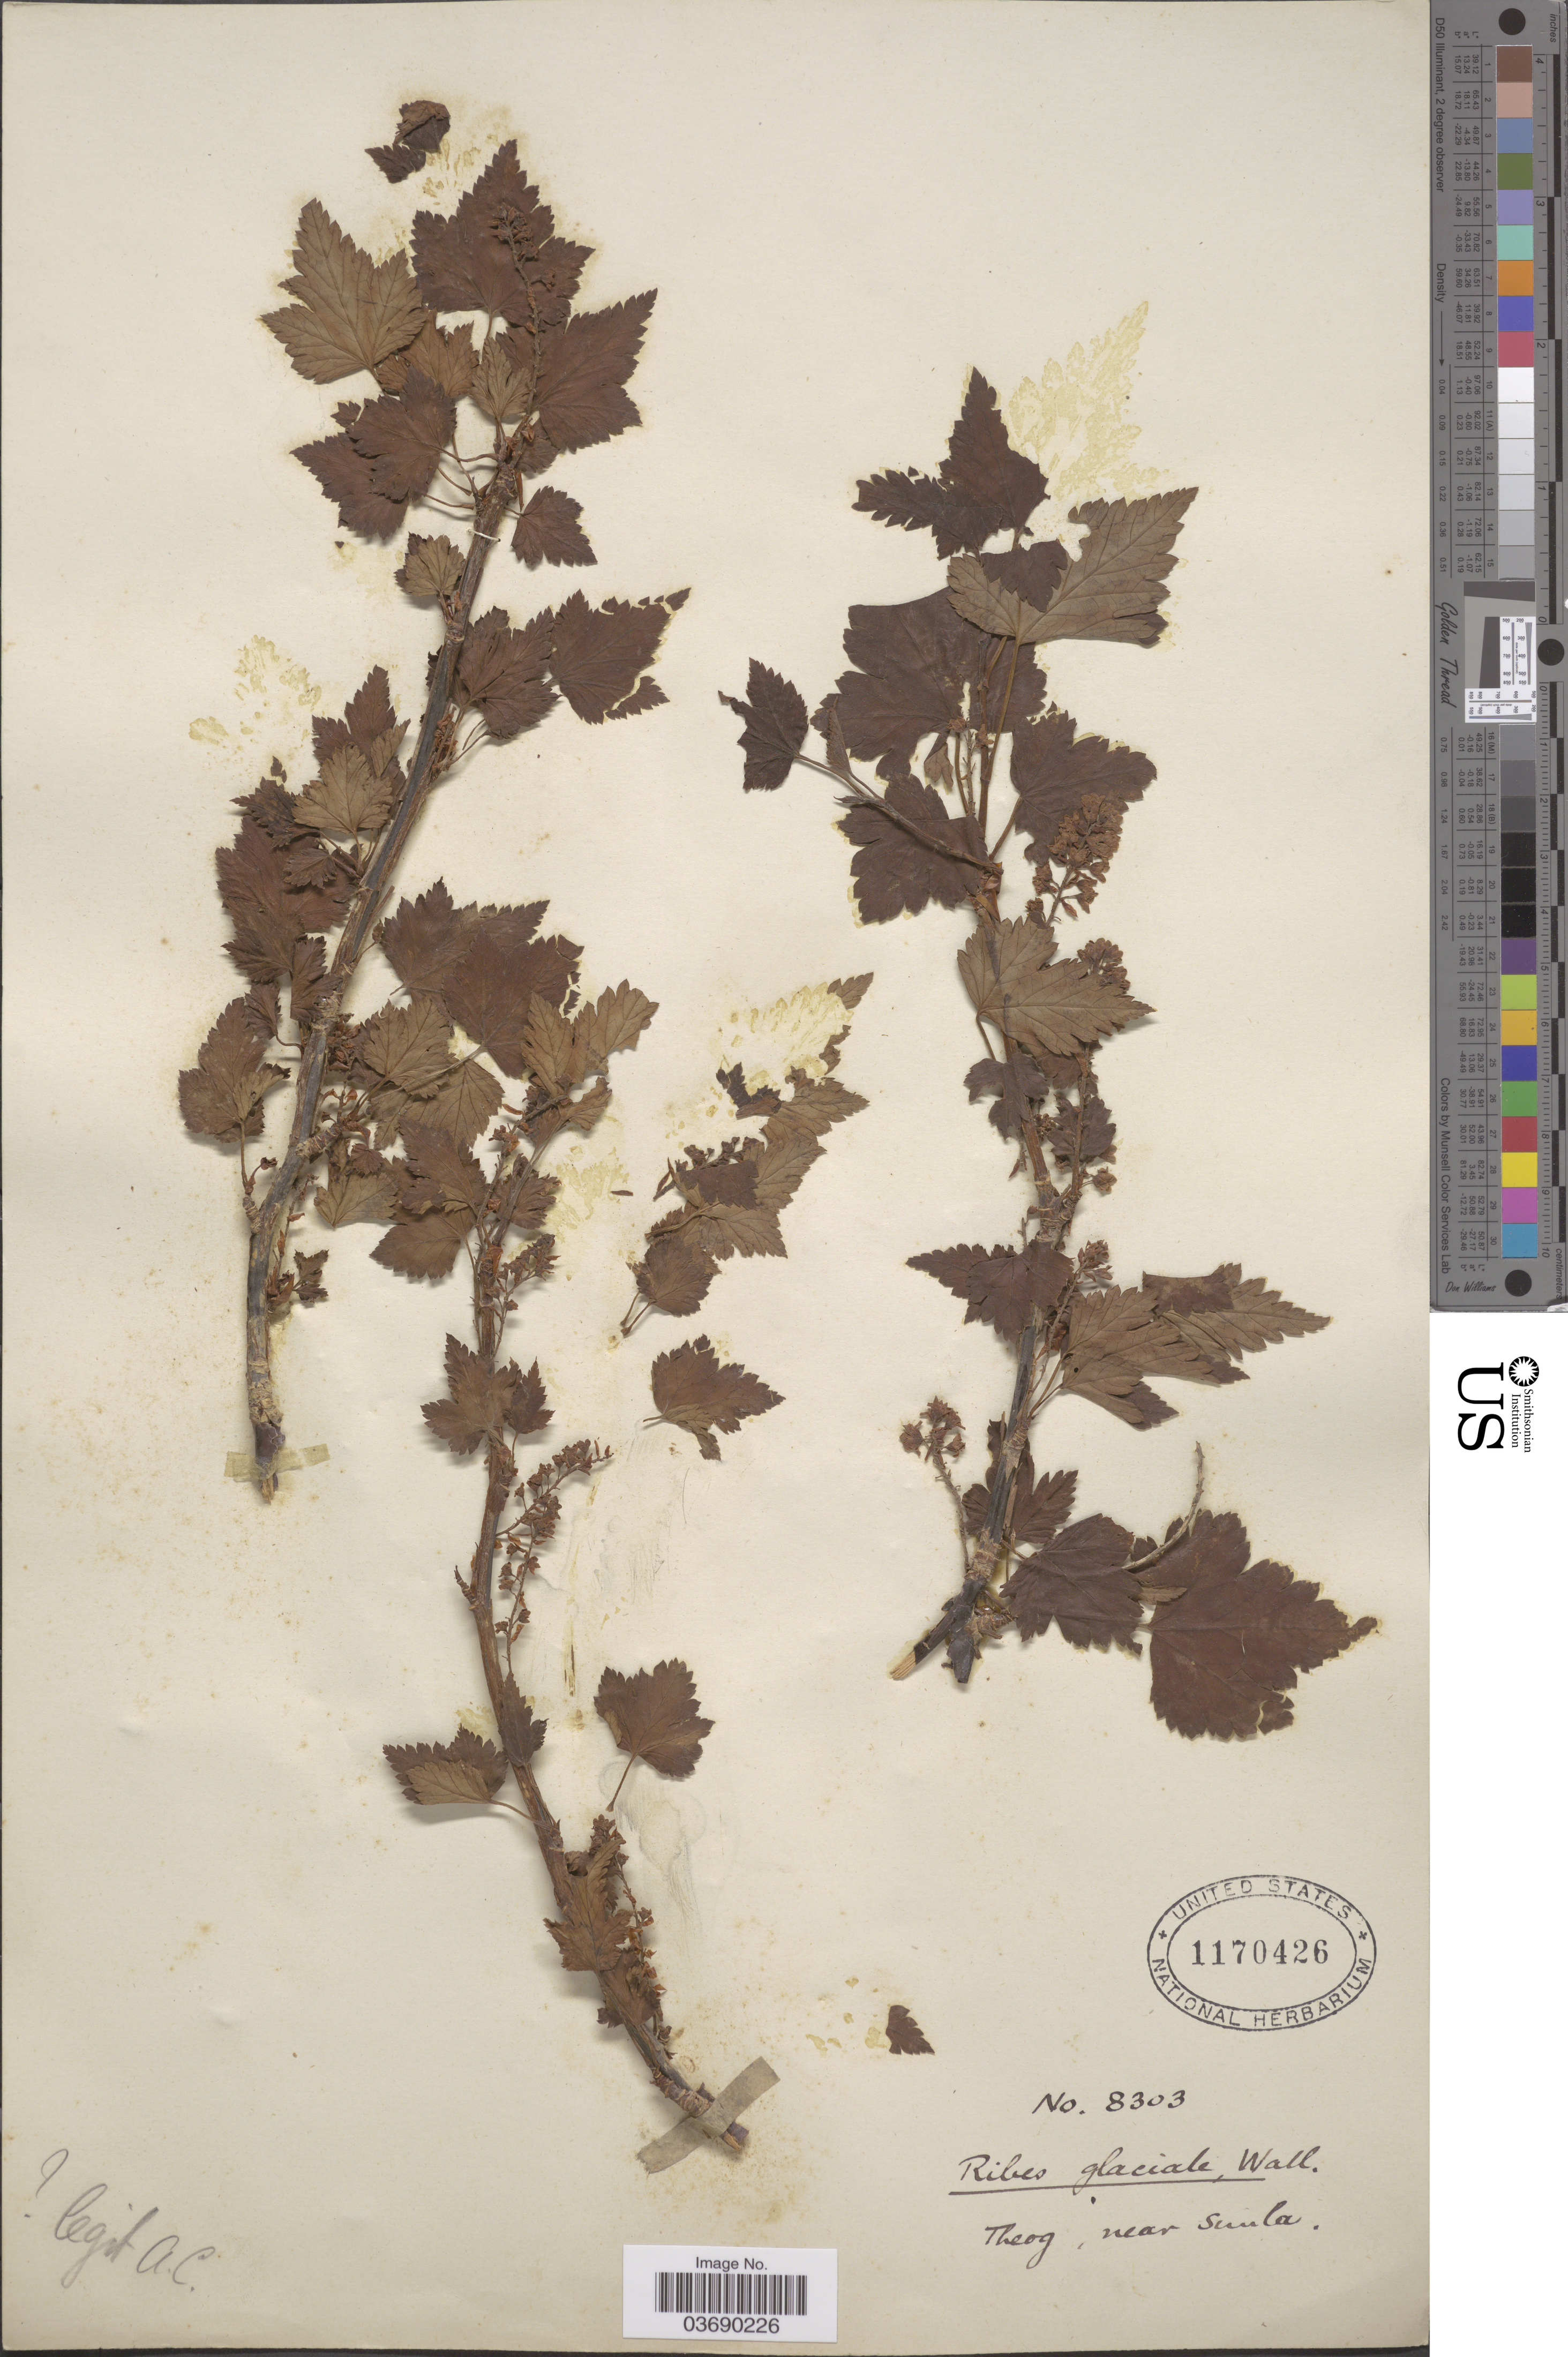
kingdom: Plantae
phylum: Tracheophyta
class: Magnoliopsida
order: Saxifragales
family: Grossulariaceae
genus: Ribes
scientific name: Ribes glaciale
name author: Wall.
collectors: A. C.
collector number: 8303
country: India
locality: Theog, near Simla.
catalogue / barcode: US 1170426